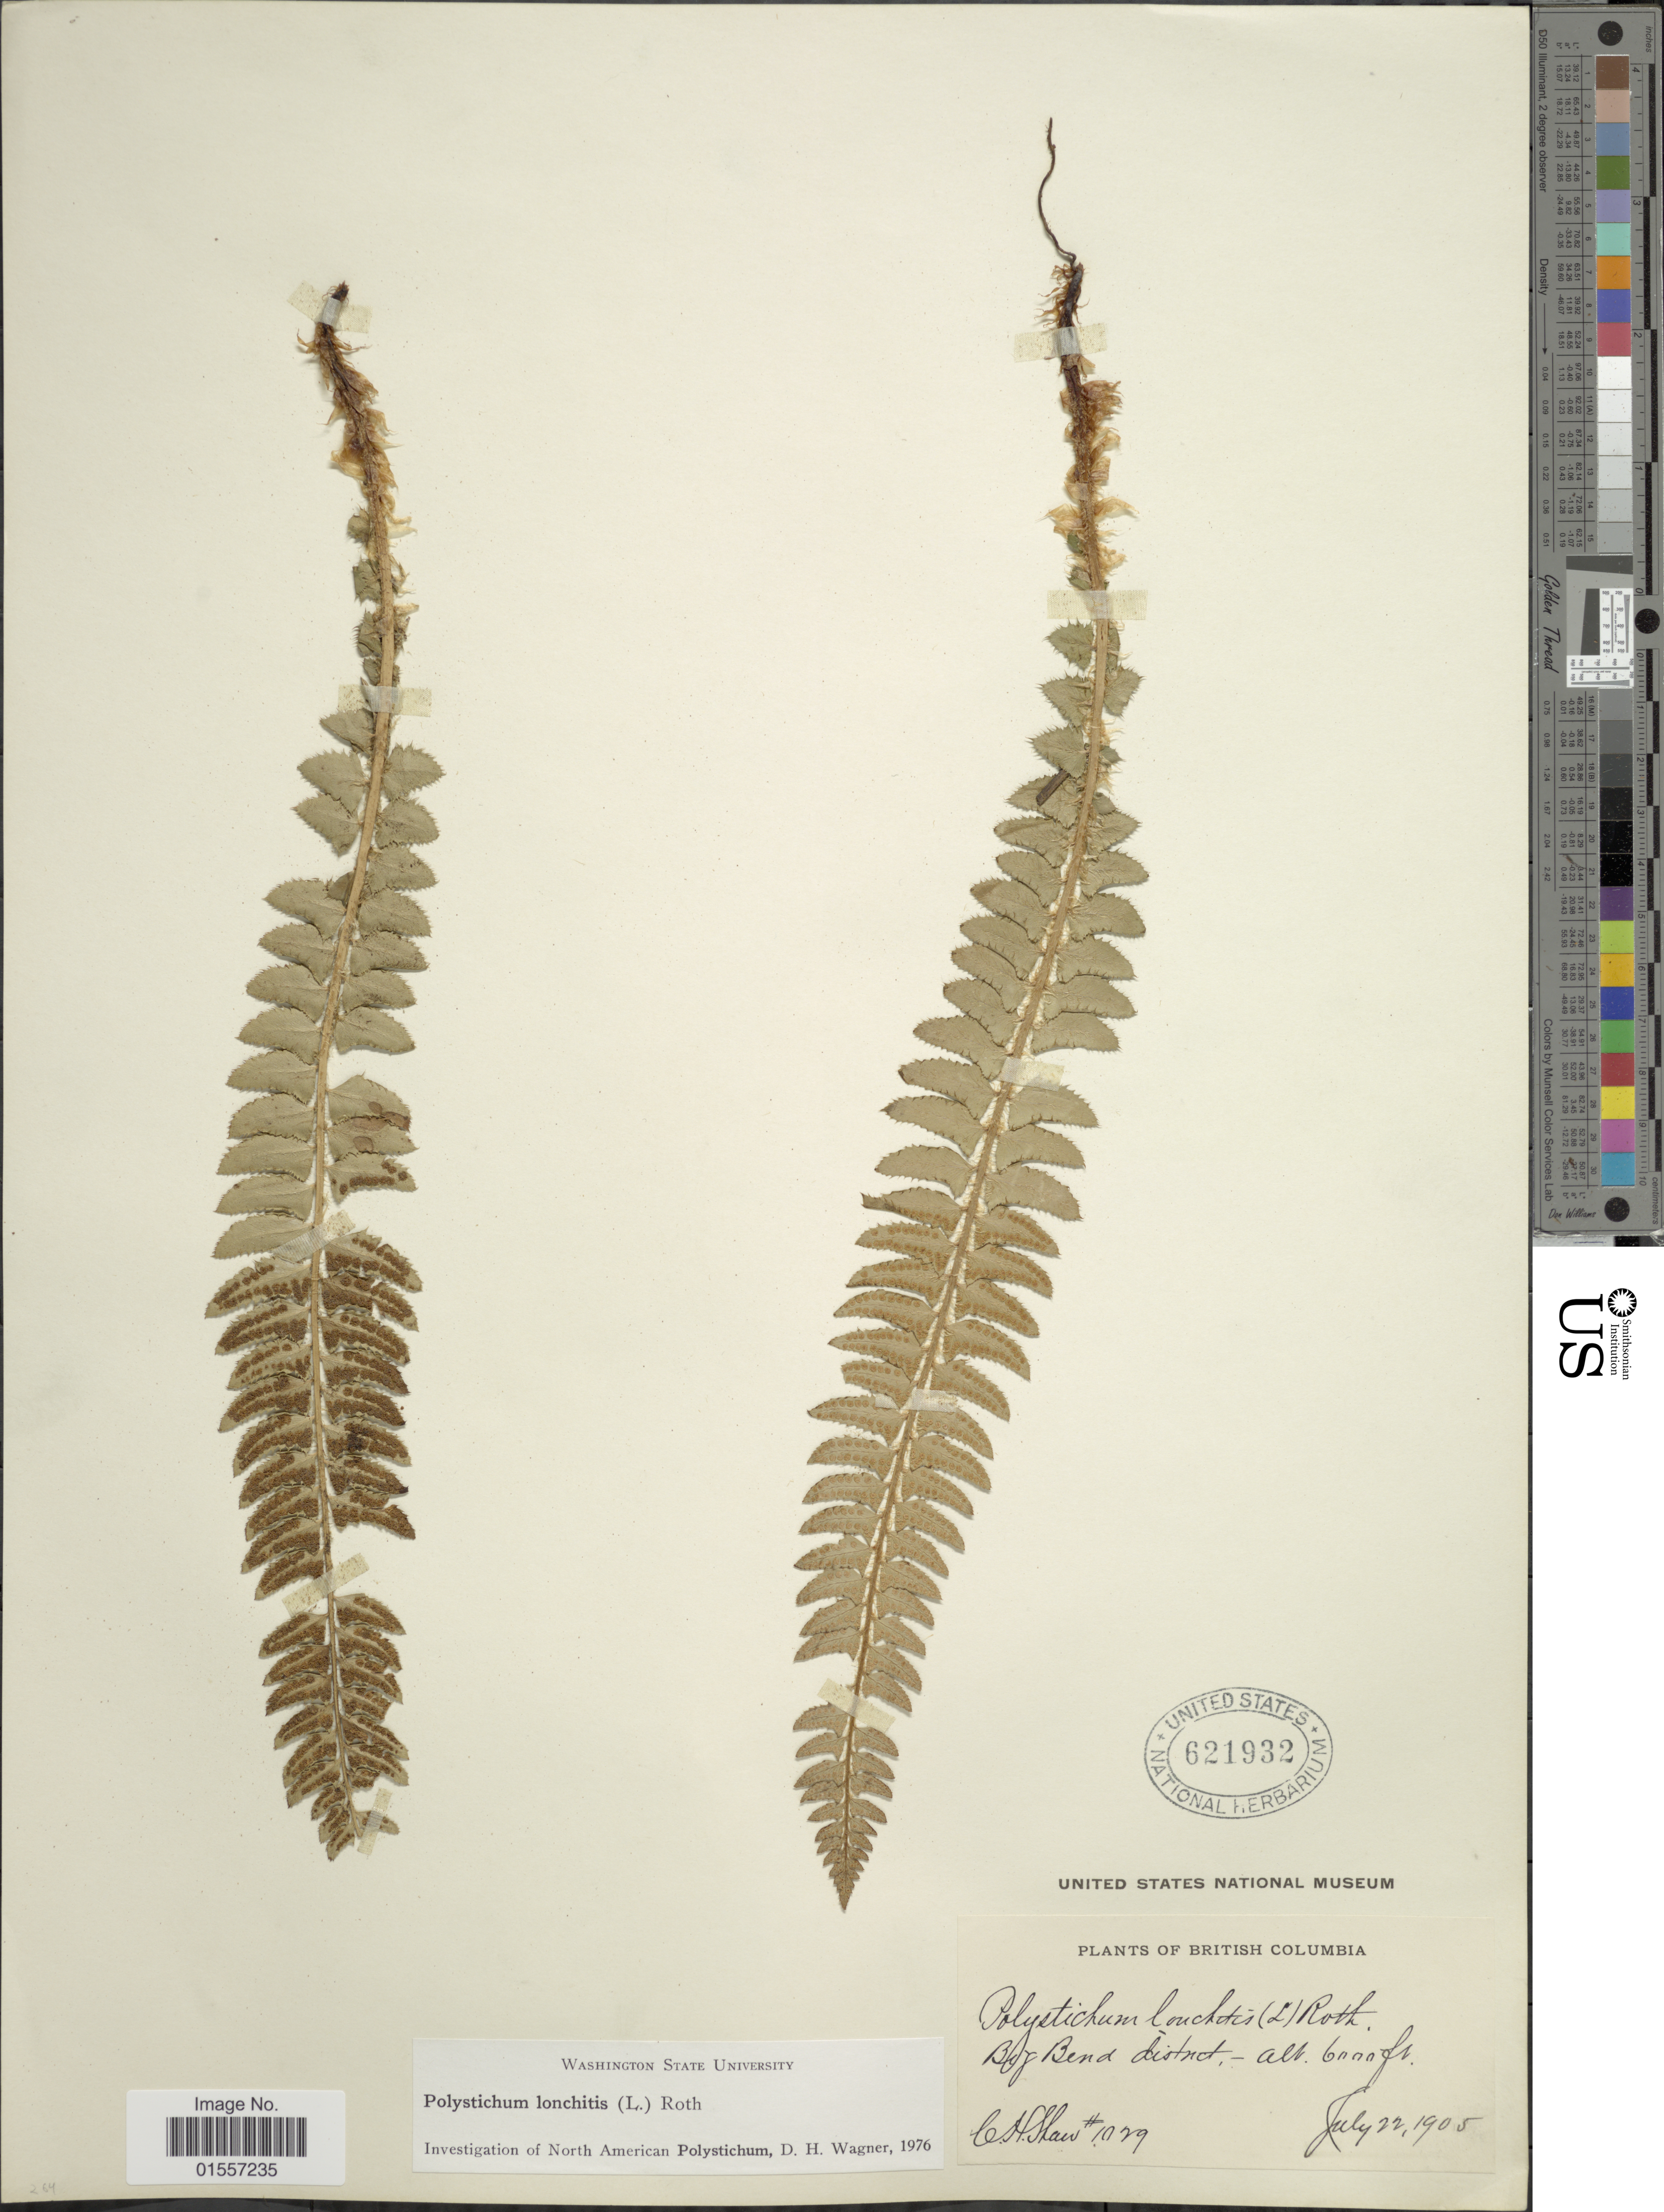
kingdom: Plantae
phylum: Tracheophyta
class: Polypodiopsida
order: Polypodiales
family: Dryopteridaceae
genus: Polystichum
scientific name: Polystichum lonchitis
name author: (Roth) L.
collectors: C. H. Shaw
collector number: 1029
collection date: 1905-07-22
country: Canada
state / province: British Columbia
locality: Big Bend district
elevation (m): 1829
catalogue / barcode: US 621932